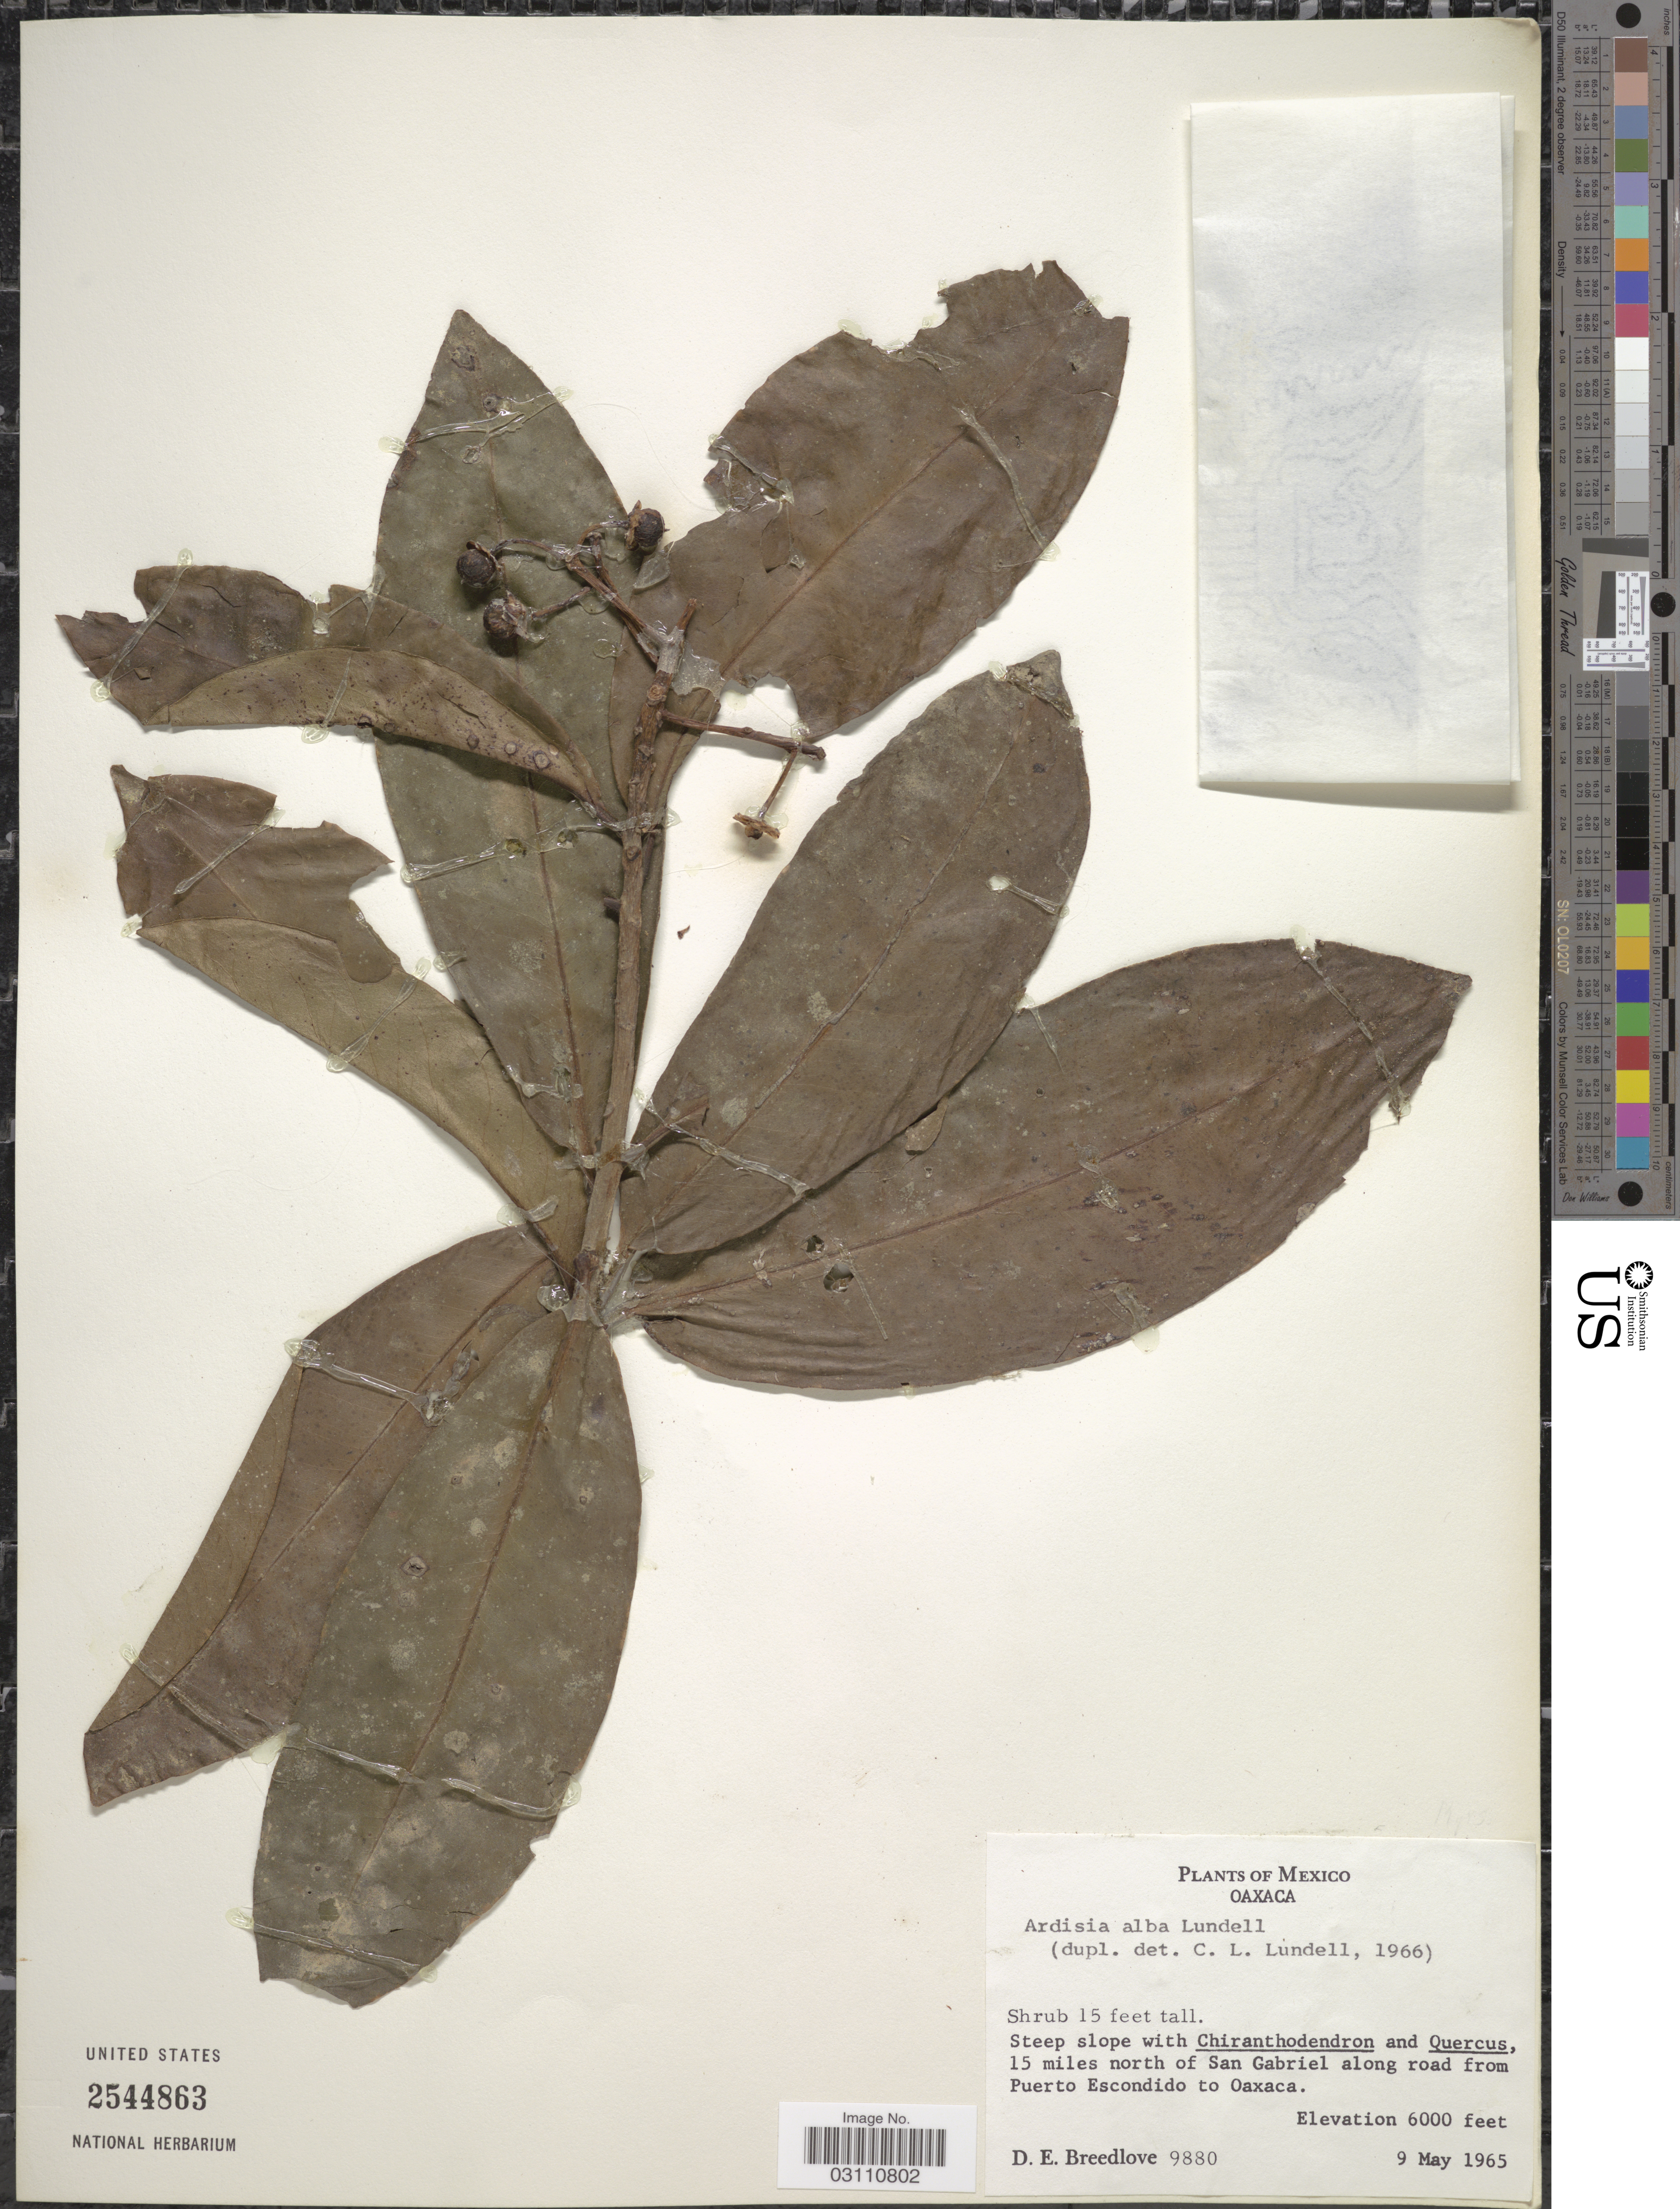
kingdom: Plantae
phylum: Tracheophyta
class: Magnoliopsida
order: Ericales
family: Primulaceae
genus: Ardisia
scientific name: Ardisia verapazensis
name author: Donn. Sm.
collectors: D. E. Breedlove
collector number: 9880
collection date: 1965-05-09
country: Mexico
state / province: Oaxaca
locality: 15 miles north of San Gabriel along road from Puerto Escondido to Oaxaca.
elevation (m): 1829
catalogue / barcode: US 2544863